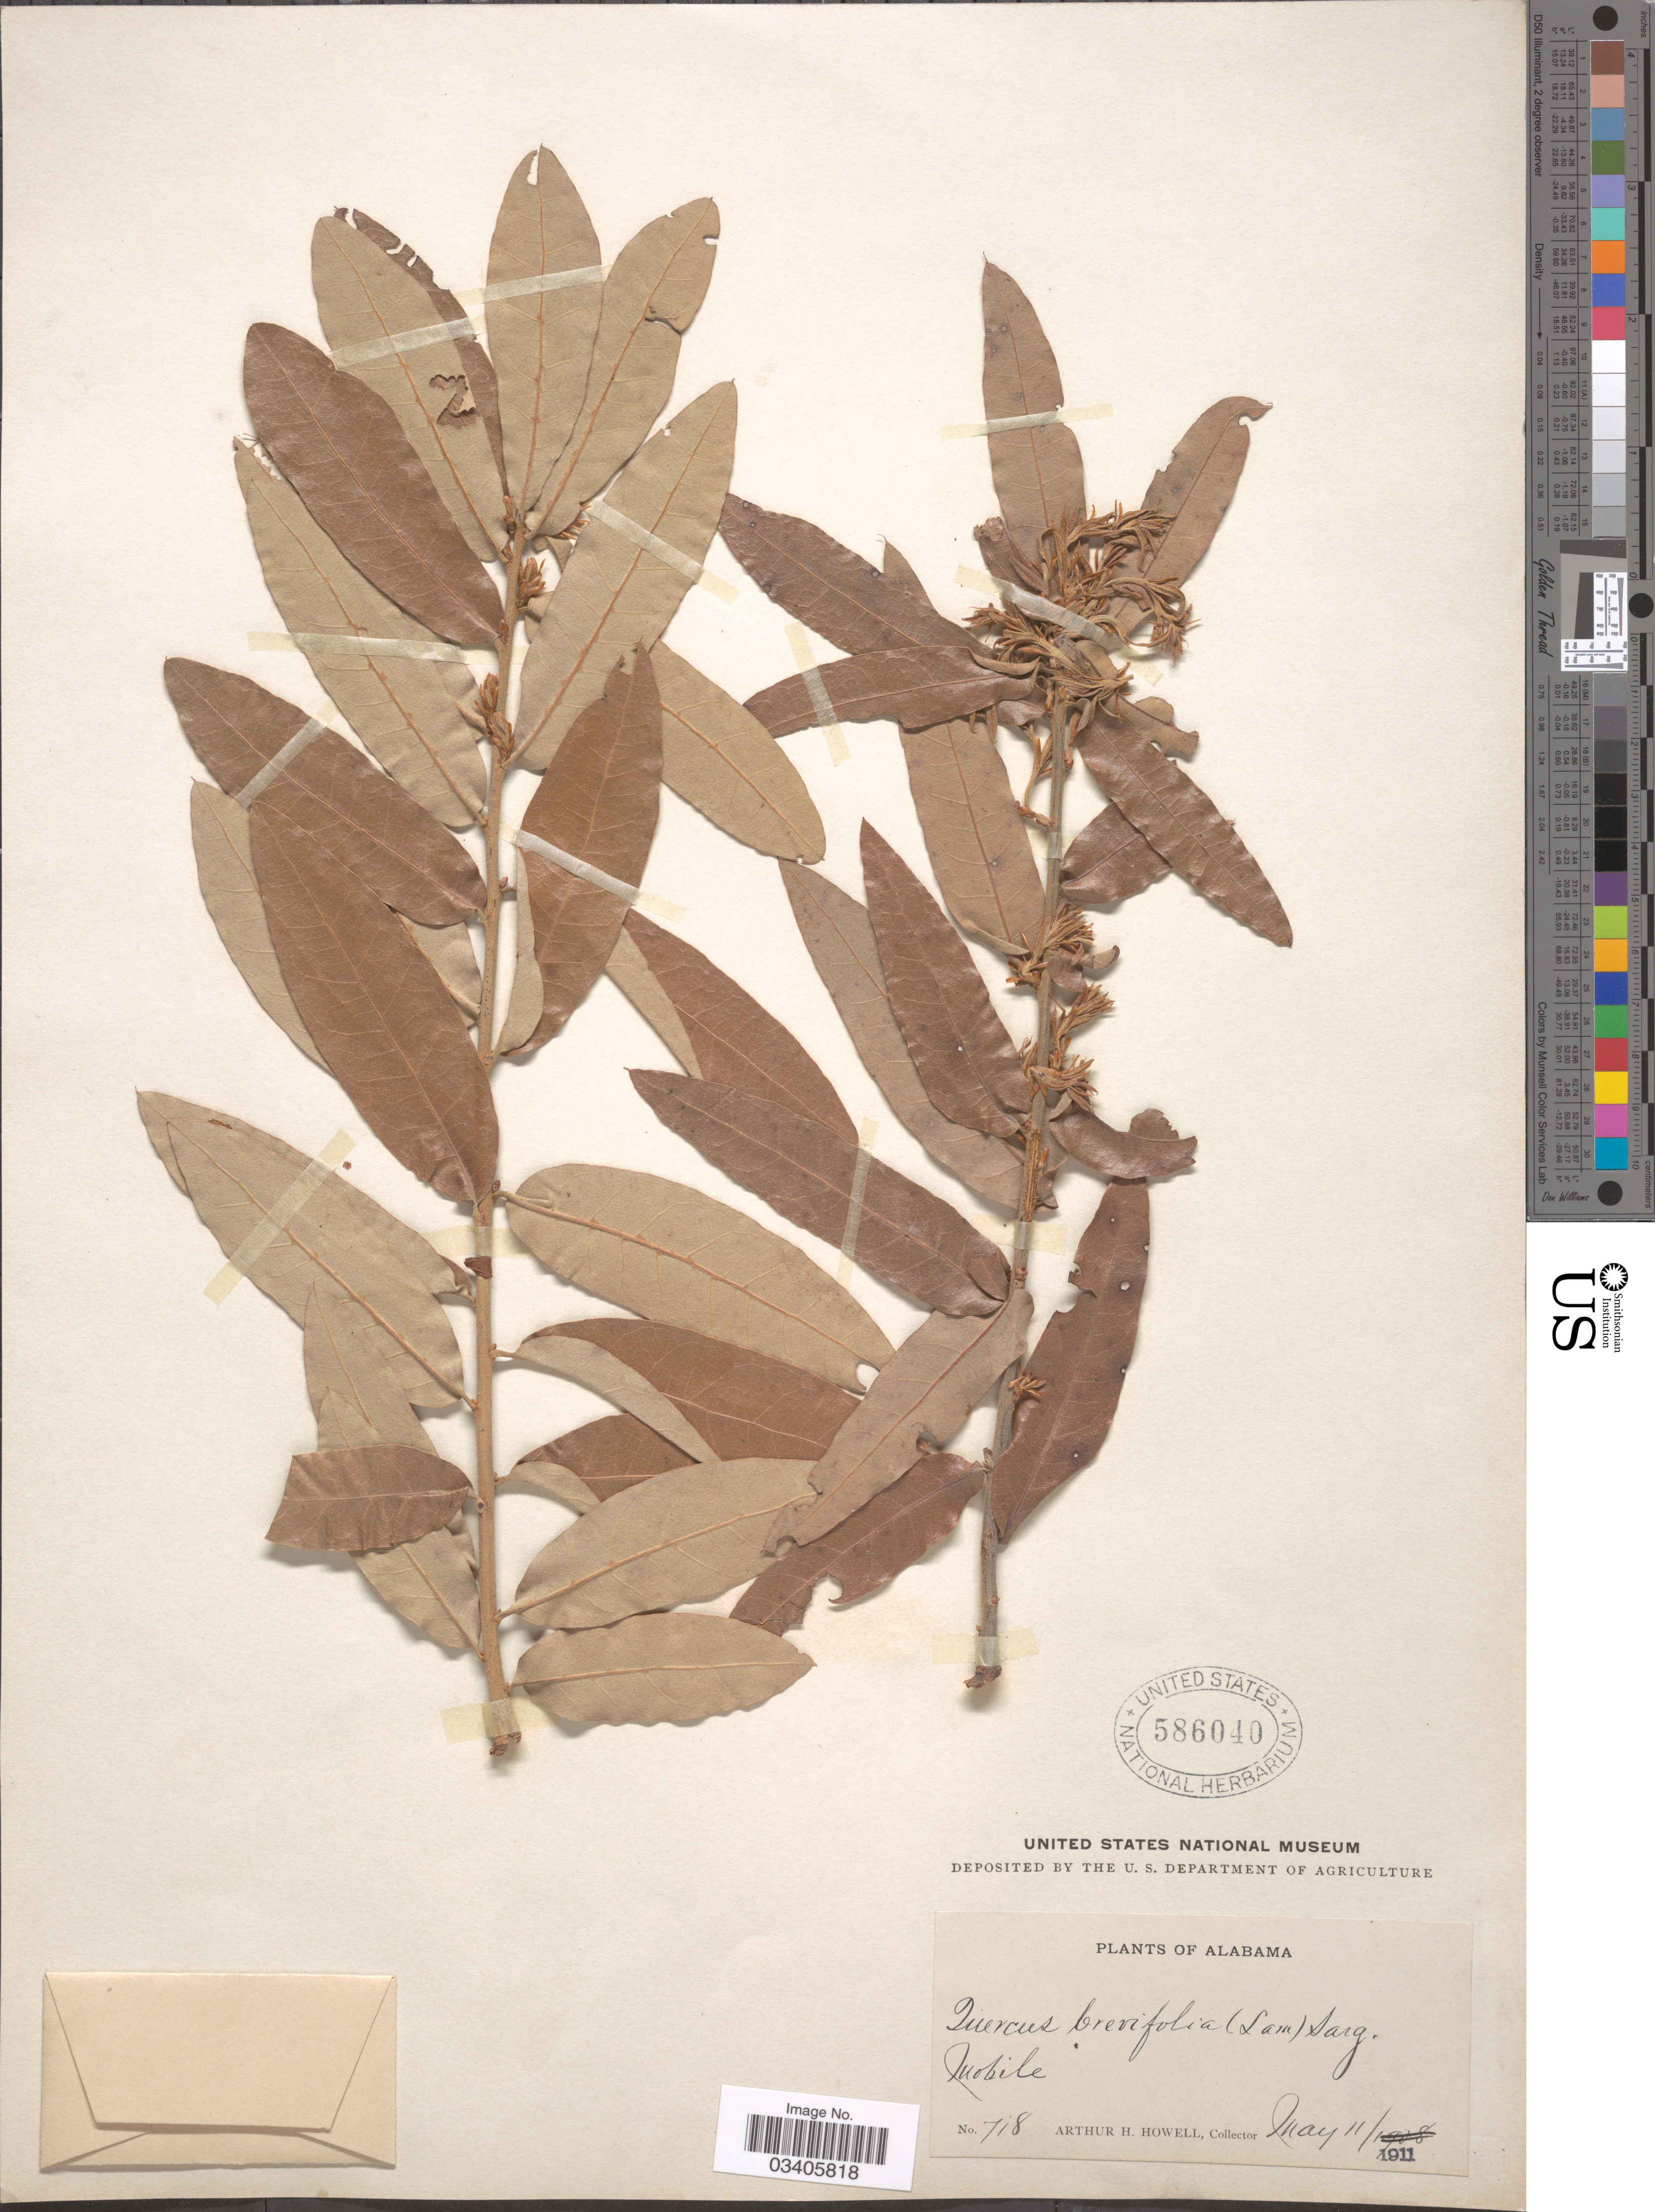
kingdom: Plantae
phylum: Tracheophyta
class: Magnoliopsida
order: Fagales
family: Fagaceae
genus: Quercus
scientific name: Quercus incana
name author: W. Bartram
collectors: A. H. Howell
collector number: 718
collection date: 1911-05-11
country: United States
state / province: Alabama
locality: Mobile.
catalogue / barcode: US 586040